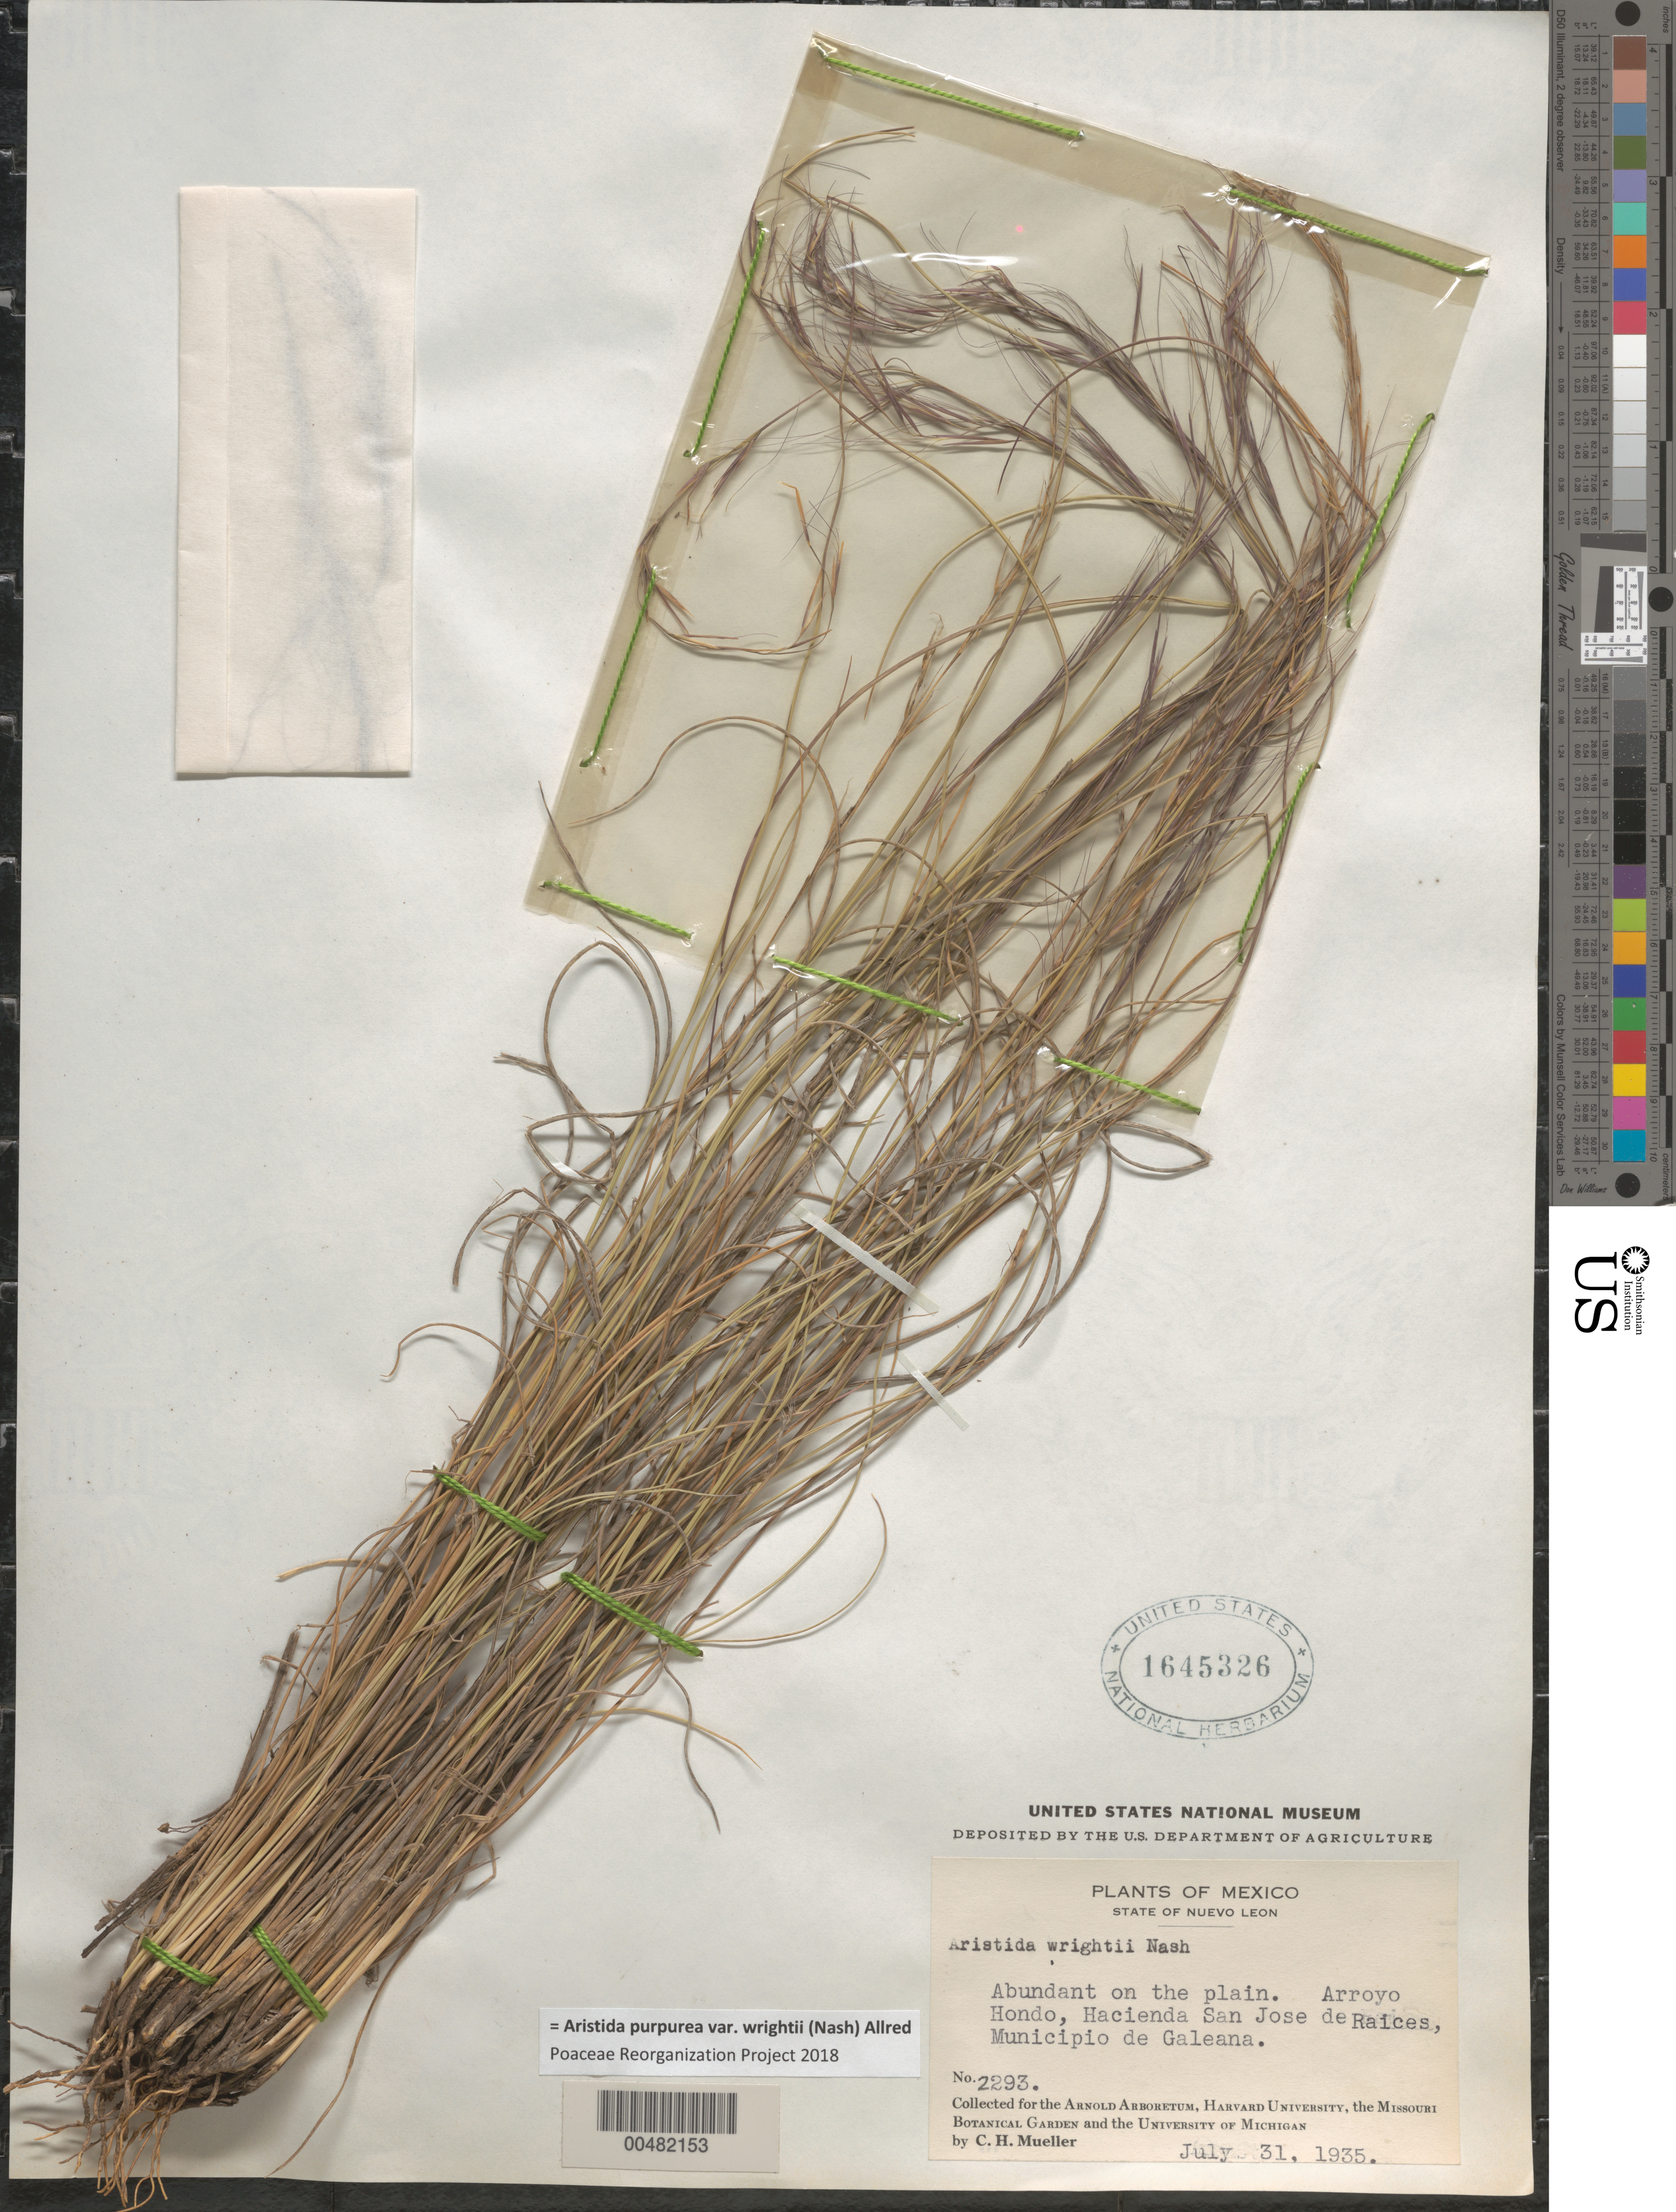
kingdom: Plantae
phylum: Tracheophyta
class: Liliopsida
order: Poales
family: Poaceae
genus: Aristida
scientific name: Aristida purpurea var. wrightii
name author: (Nash) Allred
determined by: Poaceae Reorganization Project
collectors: C. H. Muller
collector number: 2293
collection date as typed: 31 Jul 1935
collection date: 1935-07-31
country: Mexico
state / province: Nuevo León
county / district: Galeana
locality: Arroyo Hondo, Hacienda San Jose de Raices.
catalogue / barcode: US 1645326